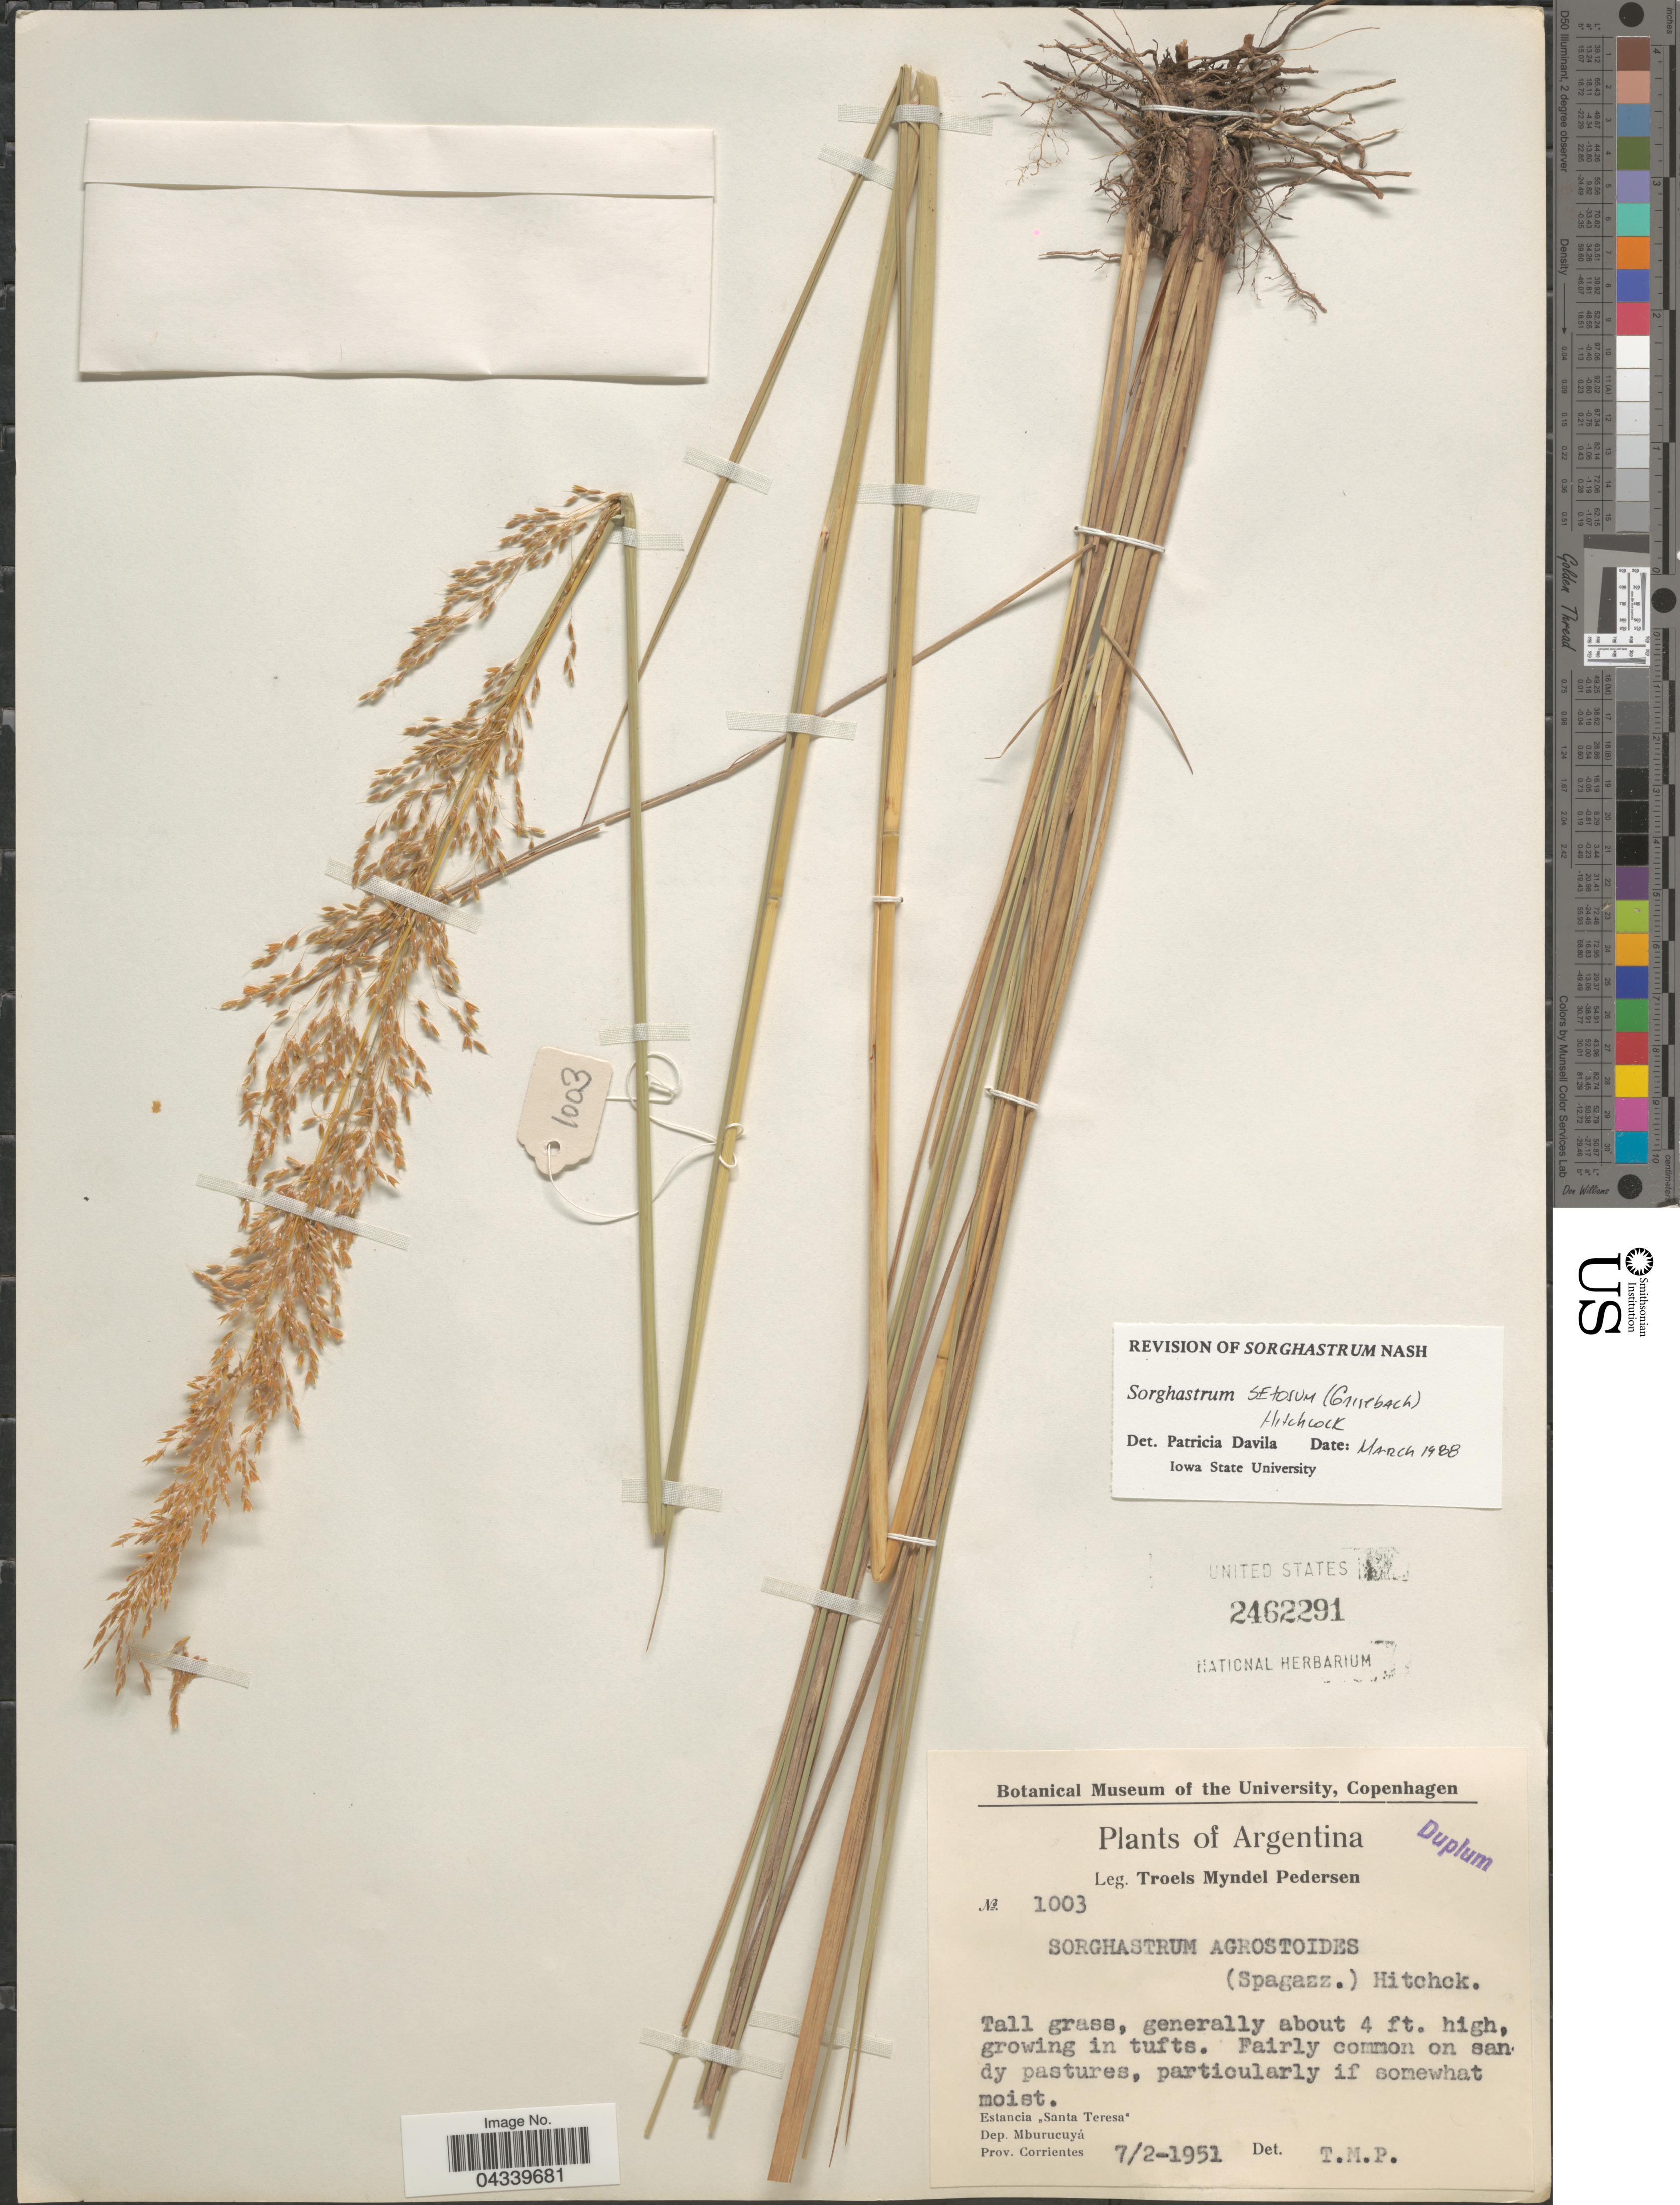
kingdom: Plantae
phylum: Tracheophyta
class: Liliopsida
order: Poales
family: Poaceae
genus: Sorghastrum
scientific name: Sorghastrum setosum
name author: (Griseb.) Hitchc.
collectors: T. Pederson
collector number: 1003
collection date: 1951-02-07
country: Argentina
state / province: Corrientes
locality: Estancia "Santa Teresa". Dep. Mburucuyá.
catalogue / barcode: US 2462291